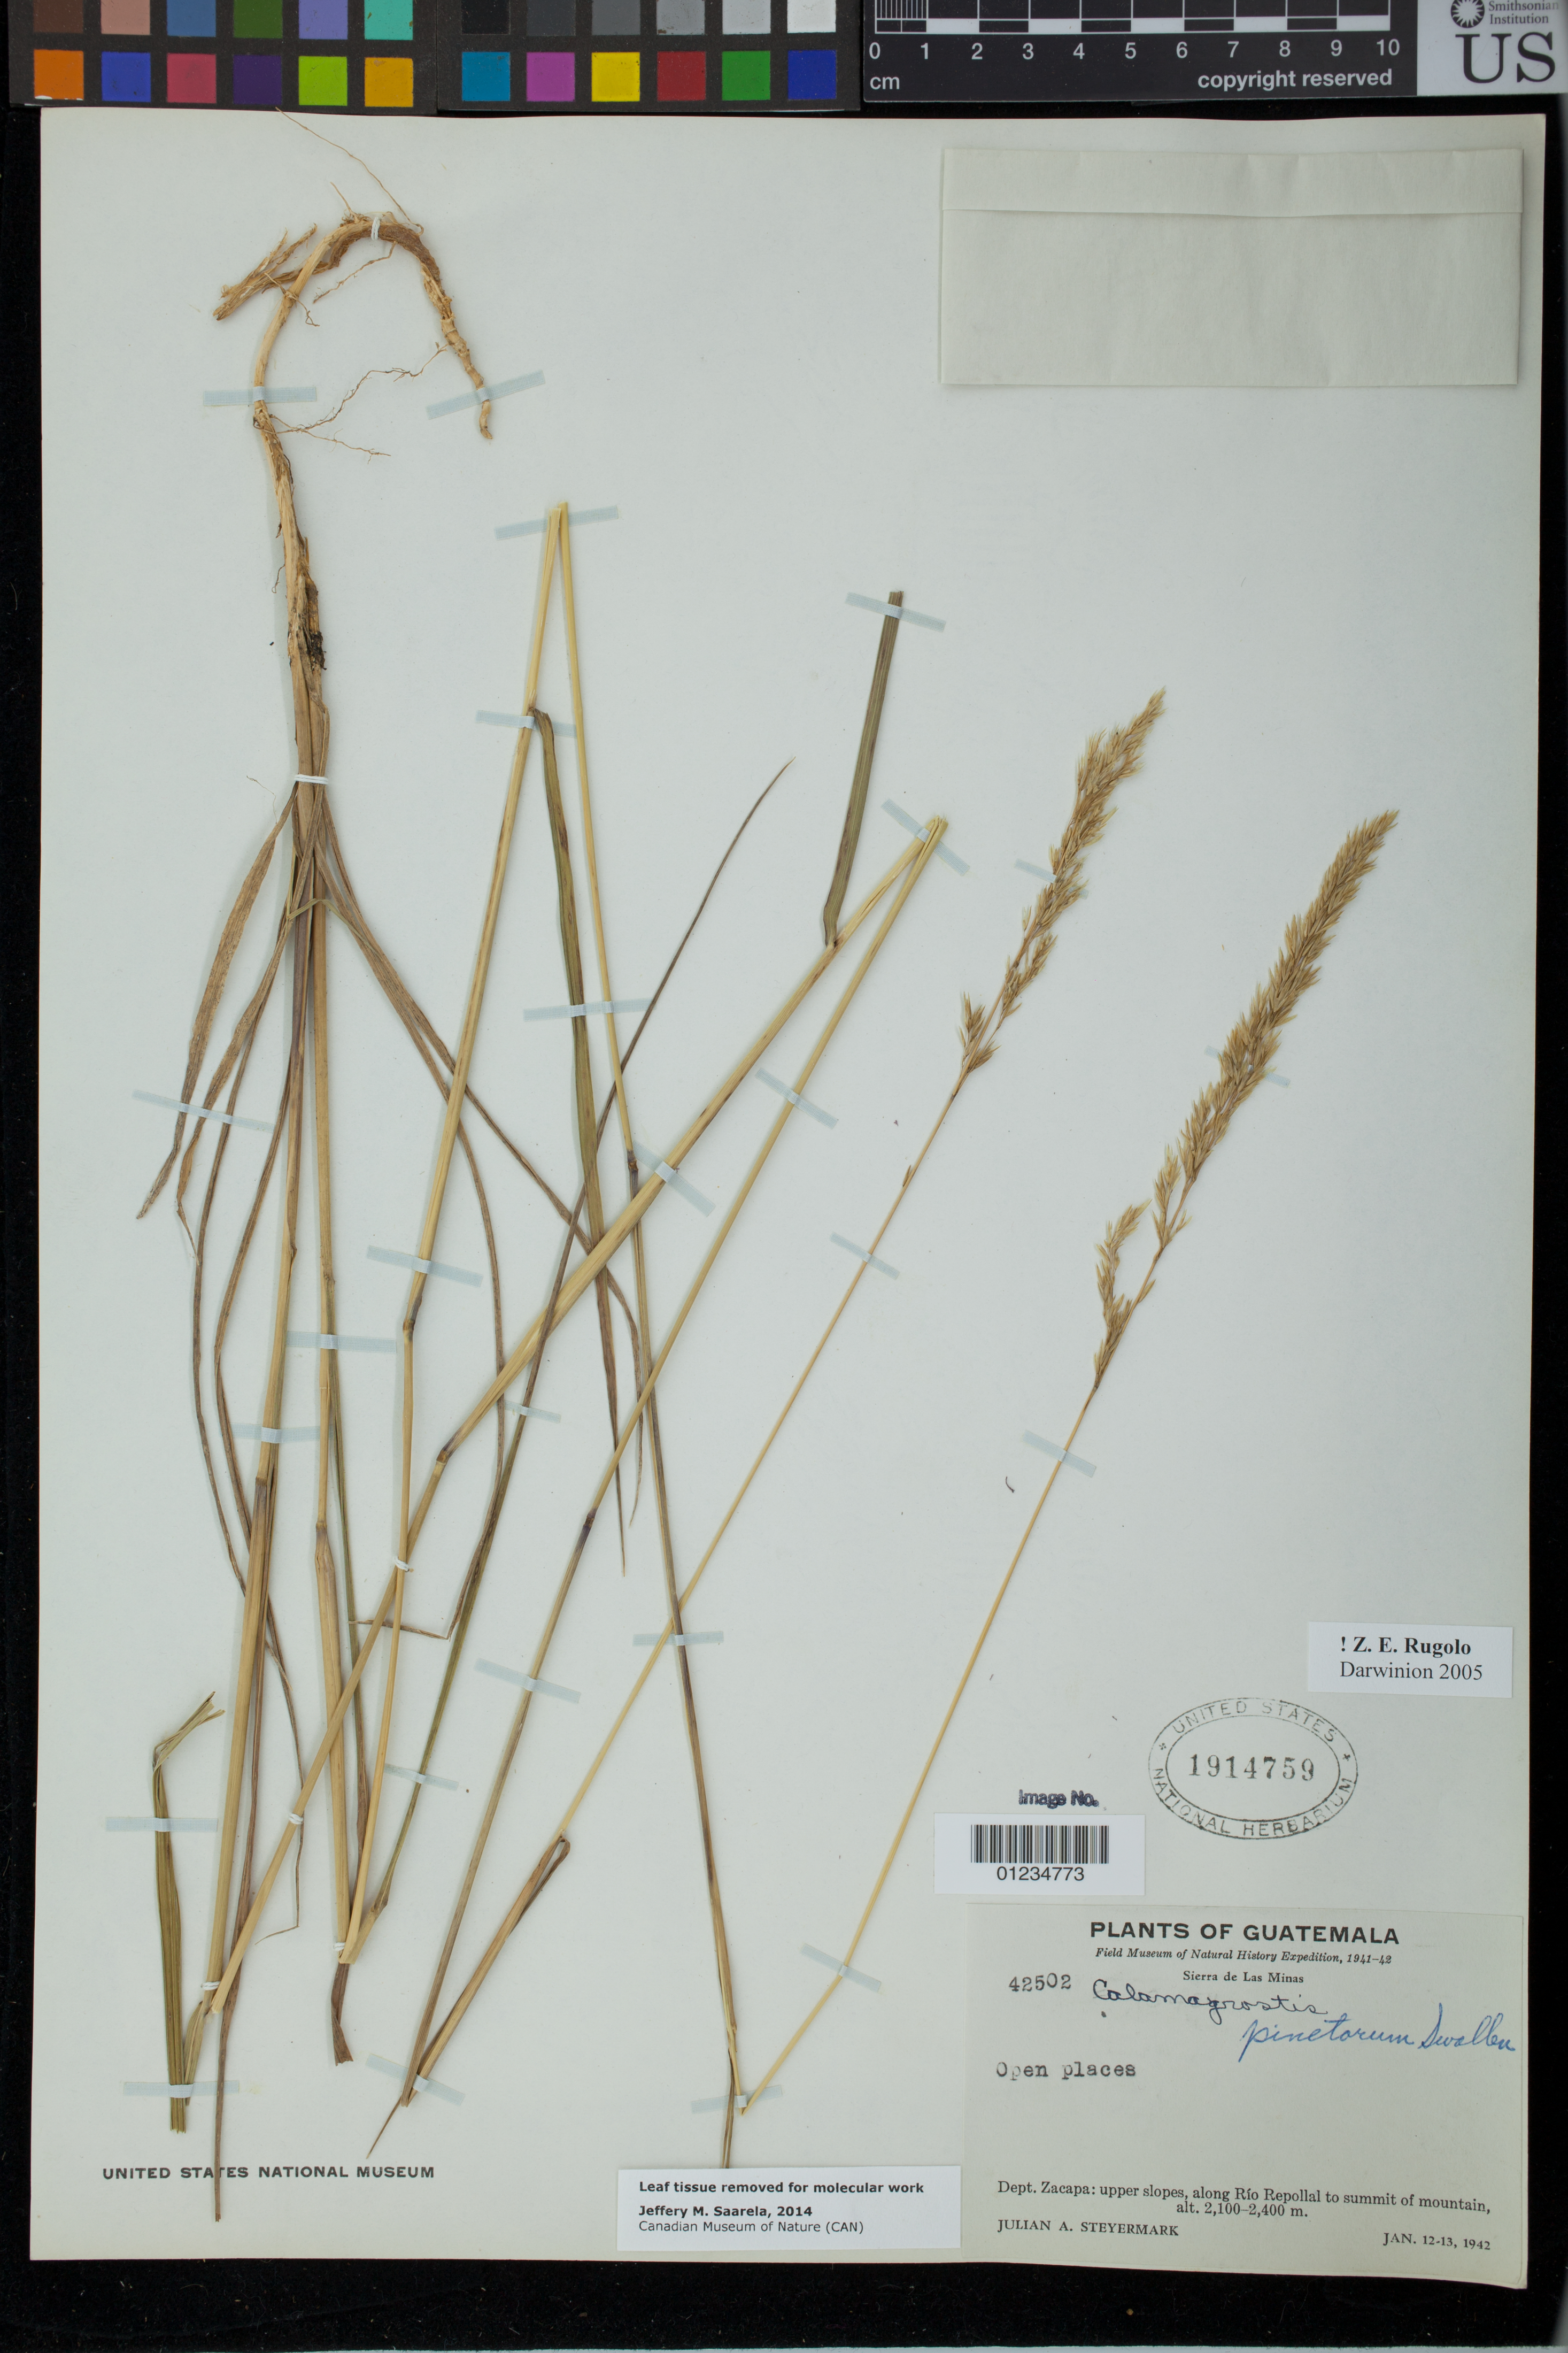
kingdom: Plantae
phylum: Tracheophyta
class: Liliopsida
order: Poales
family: Poaceae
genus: Calamagrostis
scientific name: Calamagrostis pinetorum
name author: Swallen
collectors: J. Steyermark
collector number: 42502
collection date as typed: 12 Jan 1942 to 13 Jan 1942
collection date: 1942-01-12/1942-01-13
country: Guatemala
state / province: Zacapa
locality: Dept. Zacapa: upper slopes, along Río Repollal to summit of mountain. Sierra de Las Minas.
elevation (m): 2400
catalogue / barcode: US 1914759